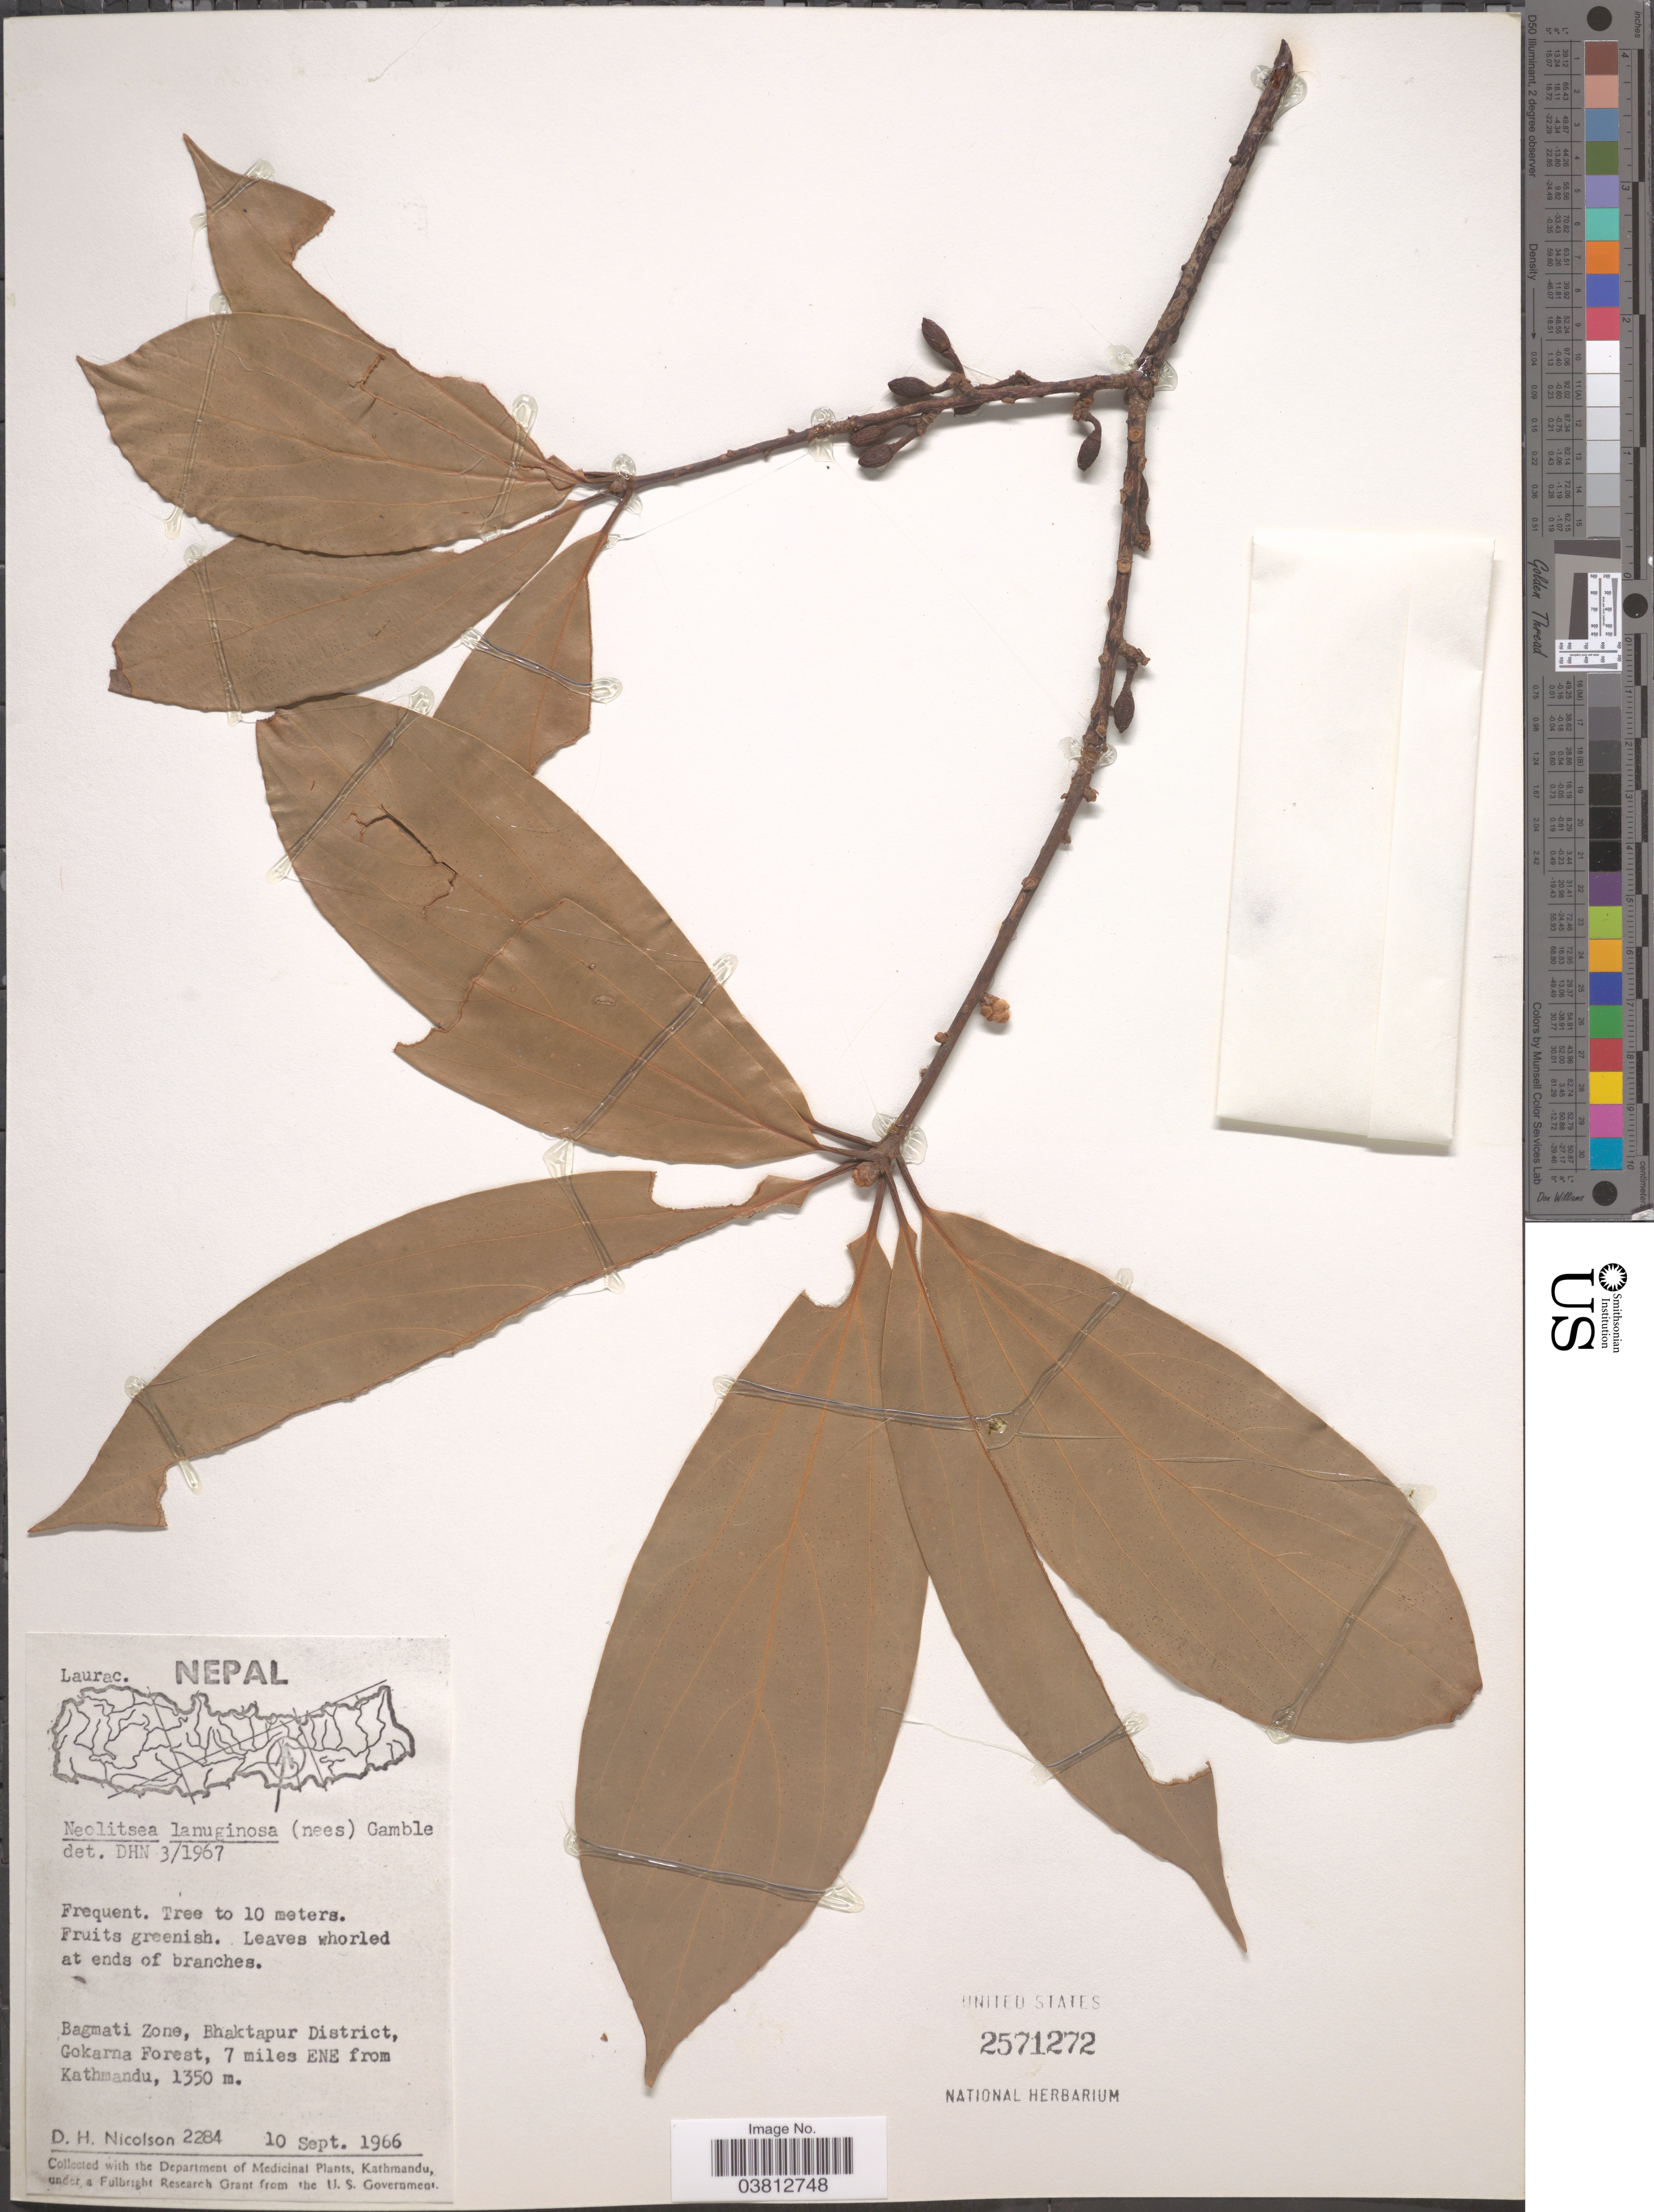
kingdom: Plantae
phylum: Tracheophyta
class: Magnoliopsida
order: Laurales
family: Lauraceae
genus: Neolitsea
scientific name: Neolitsea lanuginosa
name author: (Nees) Gamble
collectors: D. H. Nicolson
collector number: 2284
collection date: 1966-09-10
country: Nepal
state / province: Bagmati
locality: Bagmati Zone, Bhaktapur District, Gokarna Forest, 7 miles ENE from Kathmandu.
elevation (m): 1350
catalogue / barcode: US 2571272